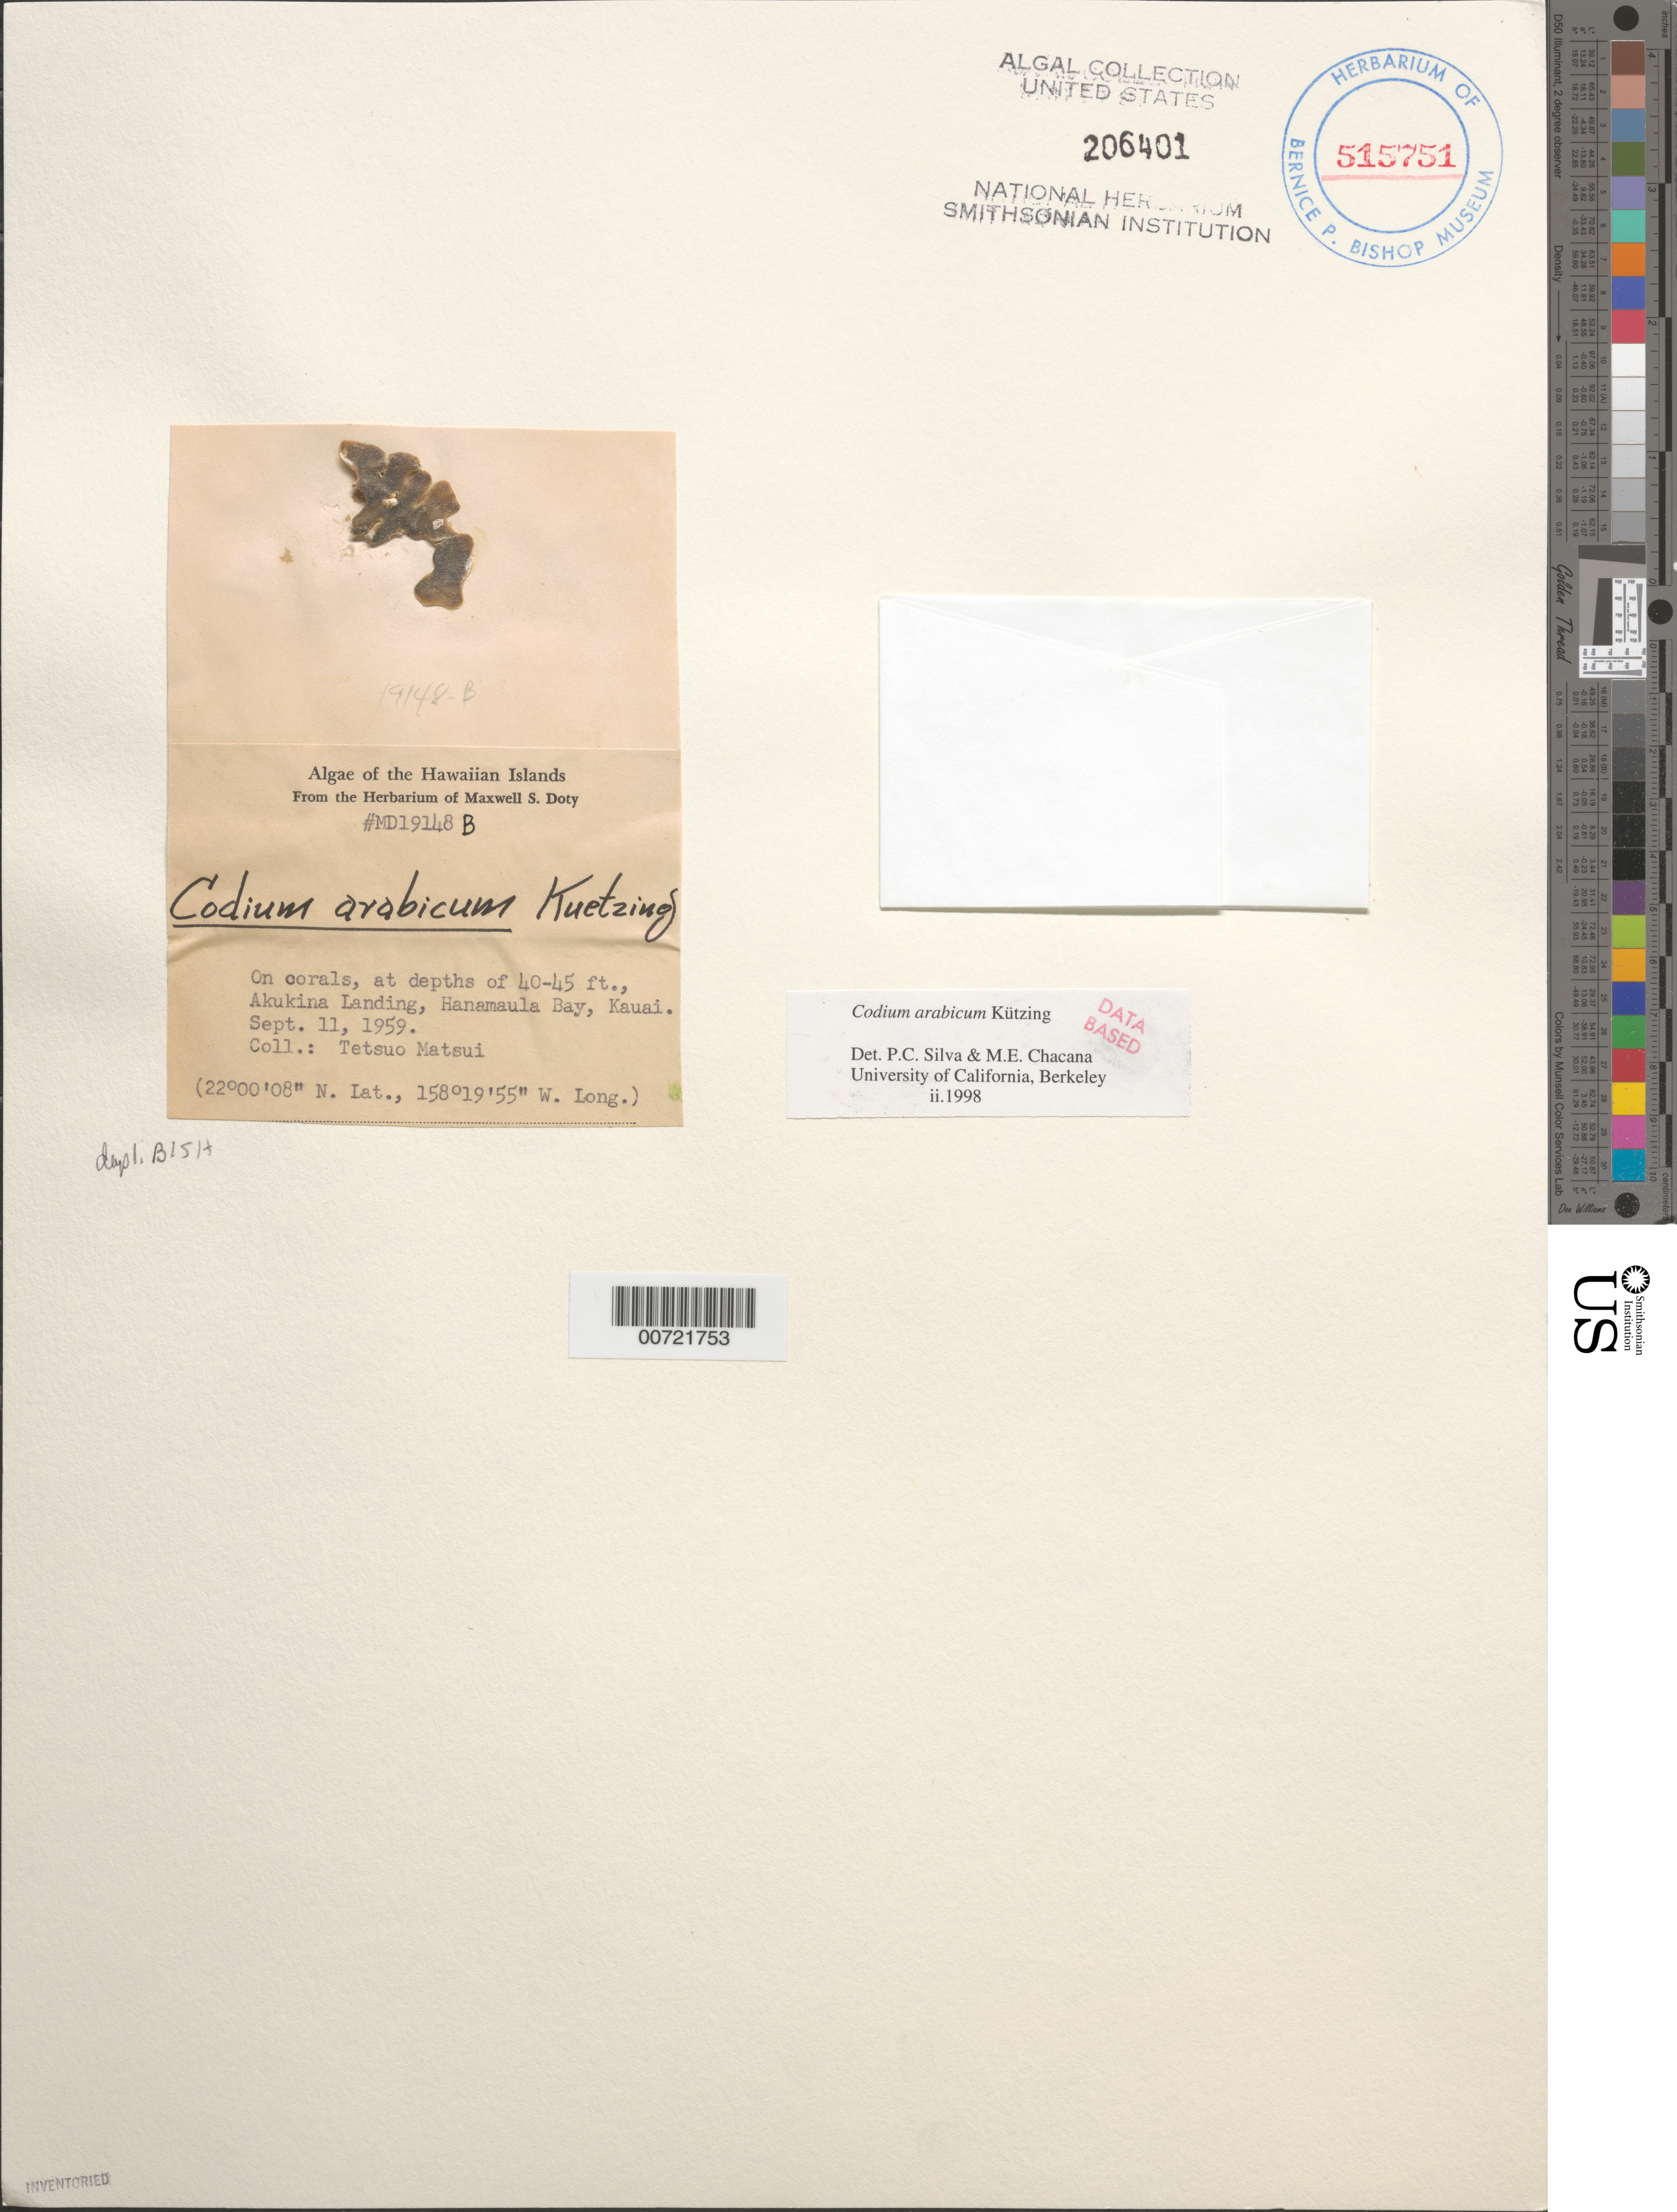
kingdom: Plantae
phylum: Chlorophyta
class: Ulvophyceae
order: Bryopsidales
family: Codiaceae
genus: Codium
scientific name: Codium arabicum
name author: Kütz.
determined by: Pedroche, F. F.; Silva, P. C.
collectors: T. Matsui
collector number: MSD 19148b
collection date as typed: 11 Sep 1959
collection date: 1959-09-11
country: United States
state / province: Hawaii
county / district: Kauai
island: Kaua'i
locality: Hanamaula Bay, Akukina Landing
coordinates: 22 00' 08" N, 158 19' 55" W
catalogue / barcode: US 206401